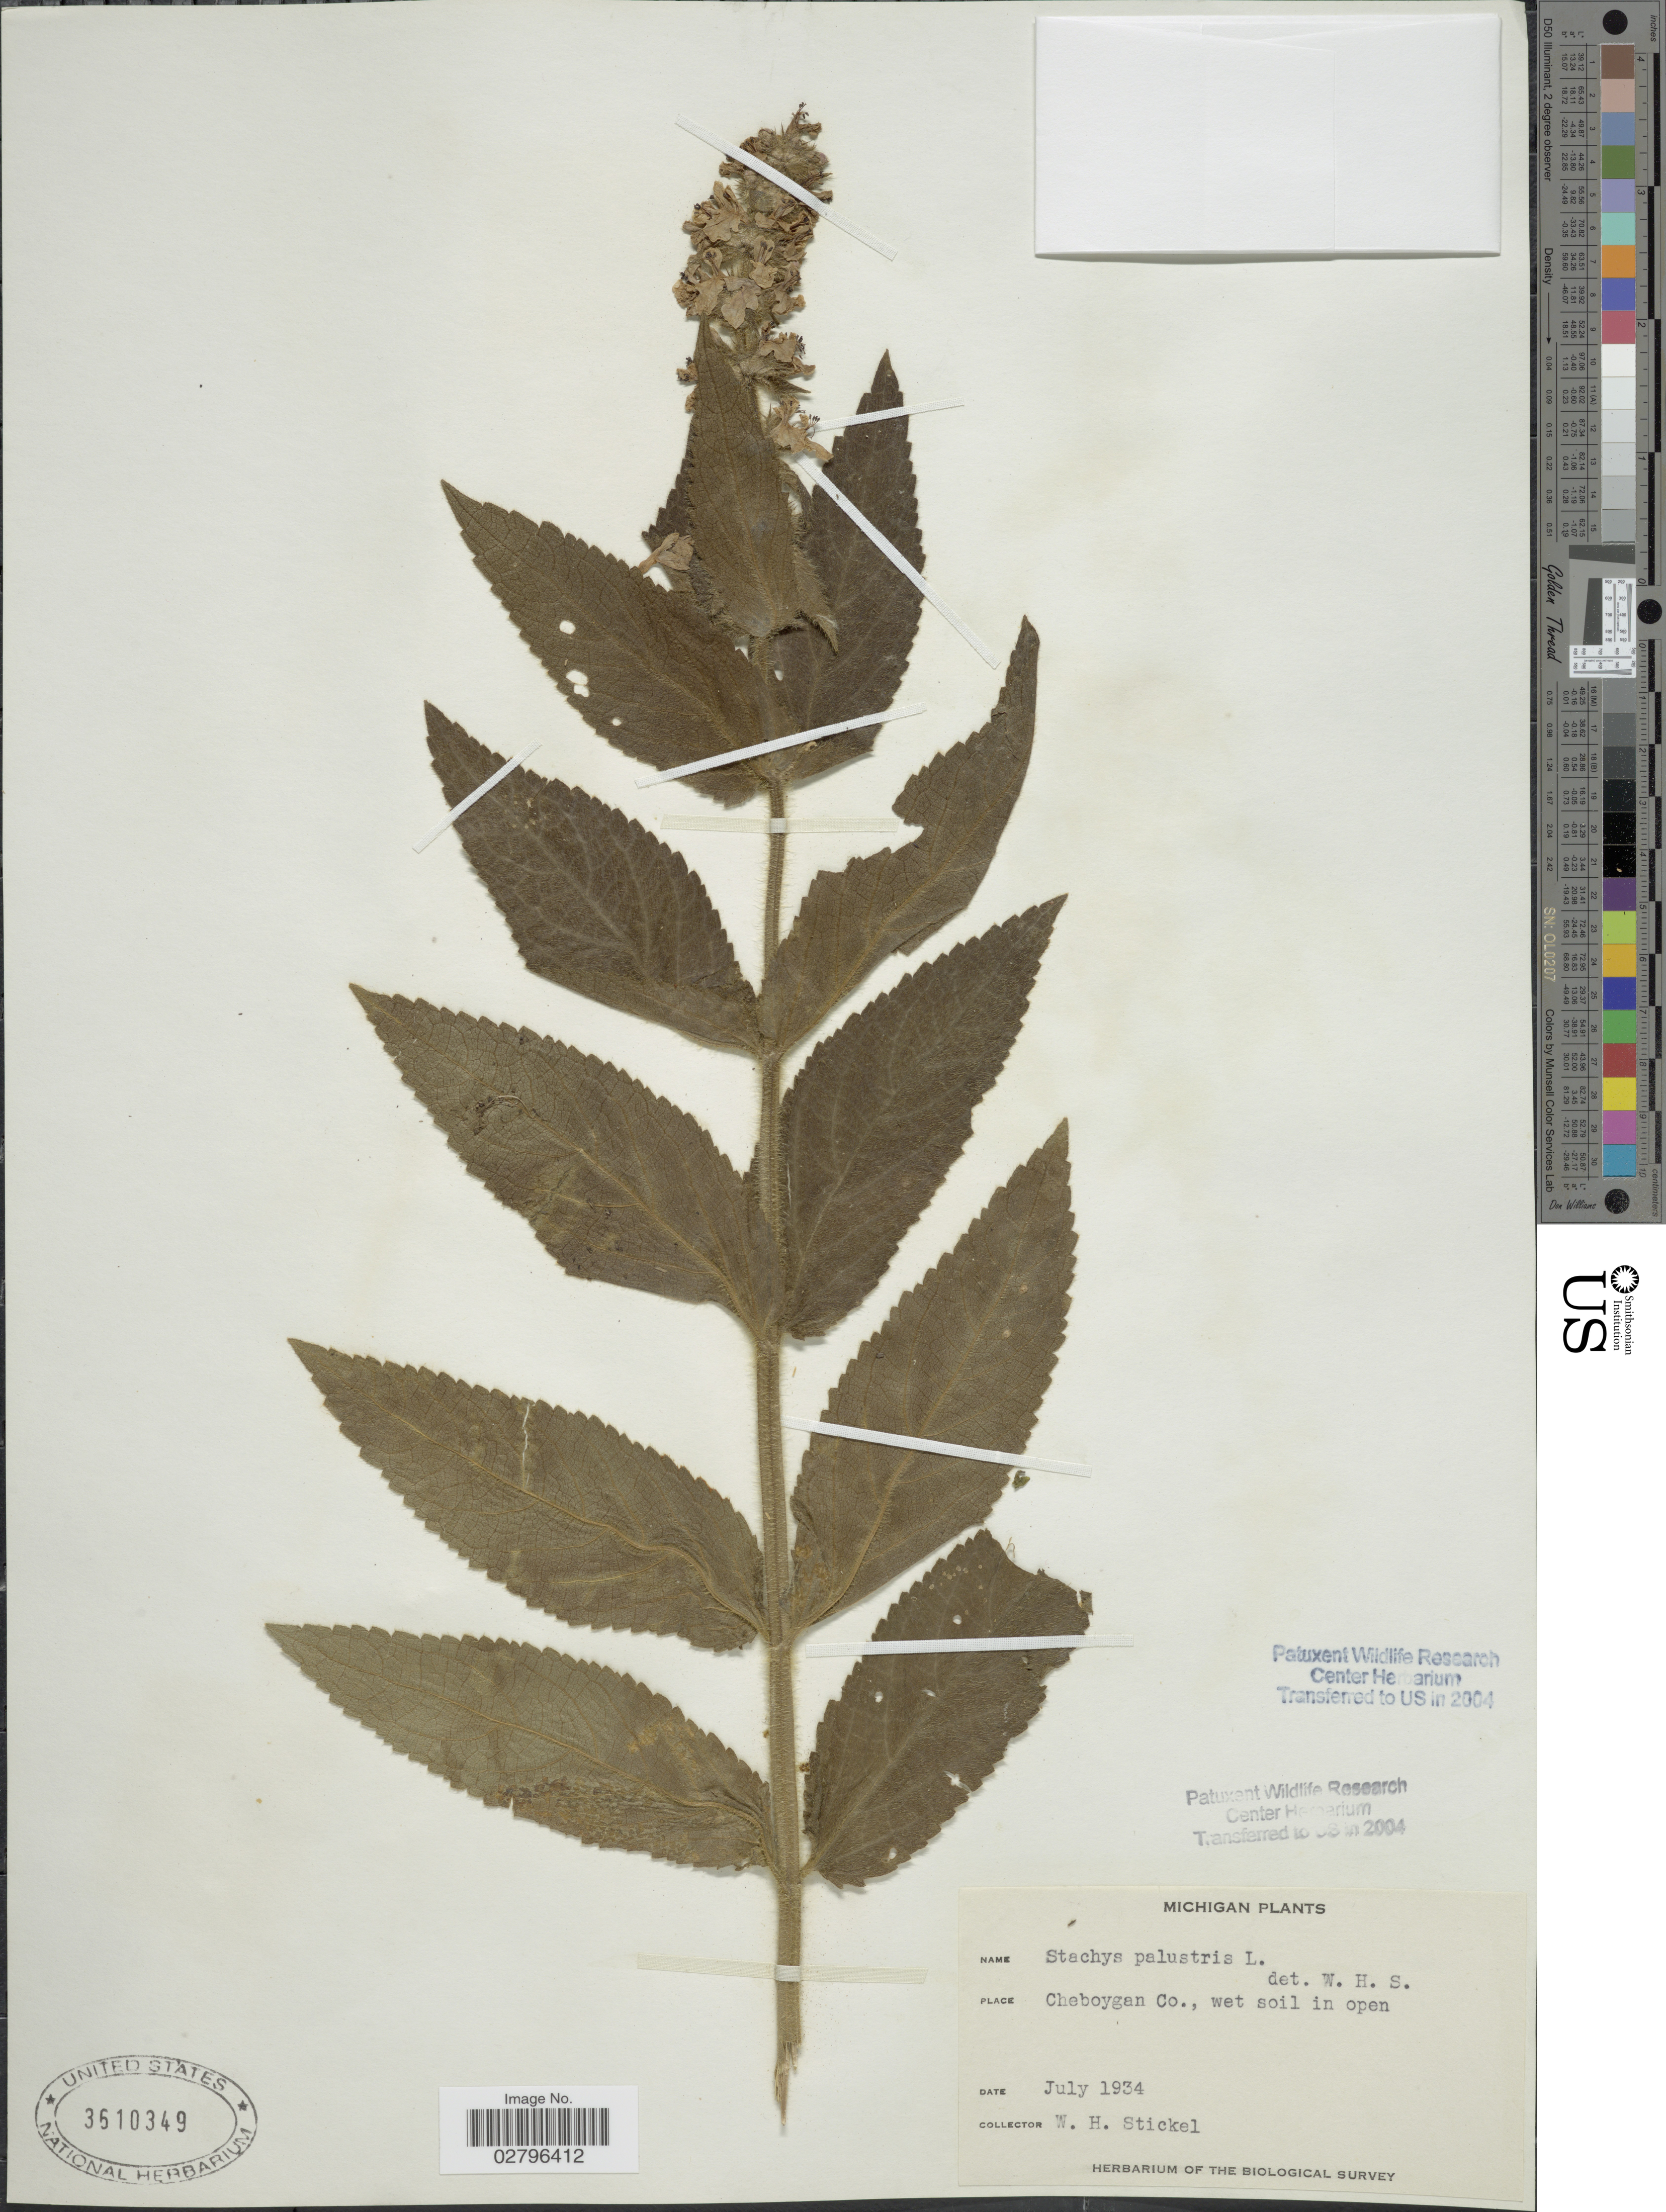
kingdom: Plantae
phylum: Tracheophyta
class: Magnoliopsida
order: Lamiales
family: Lamiaceae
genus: Stachys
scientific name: Stachys palustris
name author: L.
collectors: W. Stickel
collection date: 1934-07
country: United States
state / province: Michigan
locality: Cheboygan Co.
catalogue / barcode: US 3610349